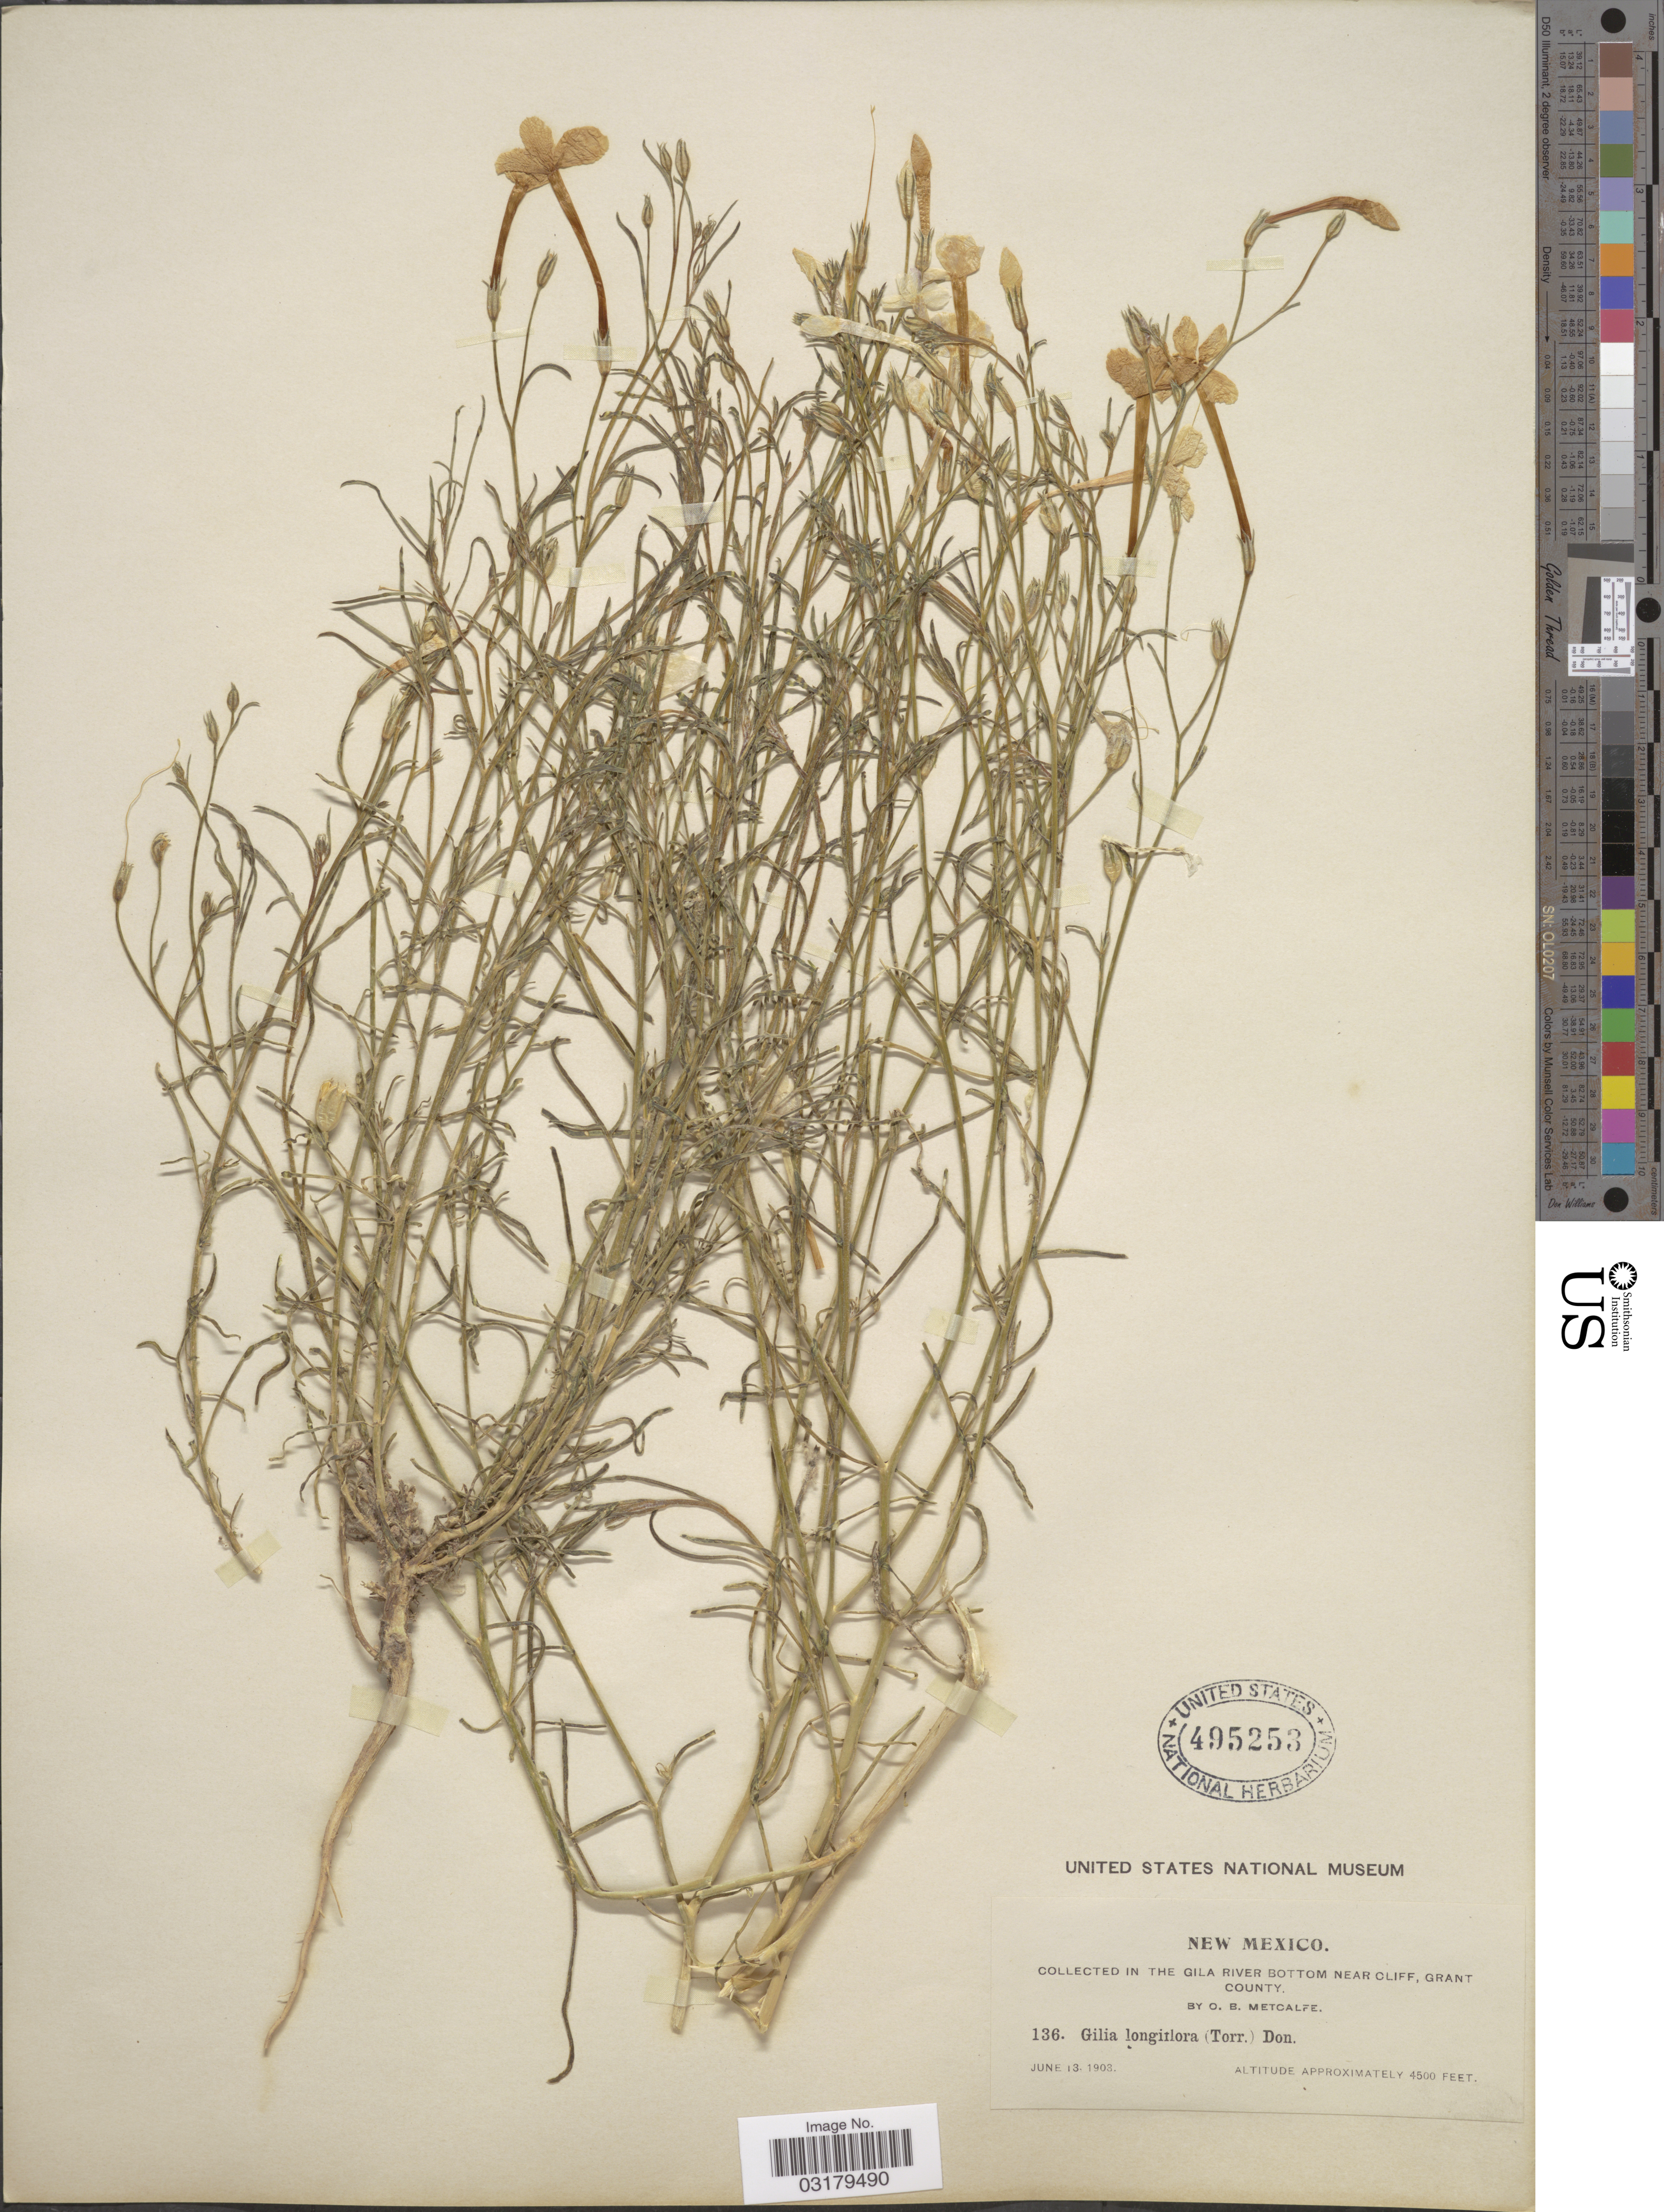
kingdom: Plantae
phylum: Tracheophyta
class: Magnoliopsida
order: Ericales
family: Polemoniaceae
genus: Ipomopsis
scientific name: Ipomopsis longiflora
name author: (Torr.) V.E. Grant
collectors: O. B. Metcalfe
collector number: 136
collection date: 1903-06-13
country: United States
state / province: New Mexico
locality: In the Gila River bottom near cliff, Grant County.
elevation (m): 1372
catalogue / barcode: US 495253